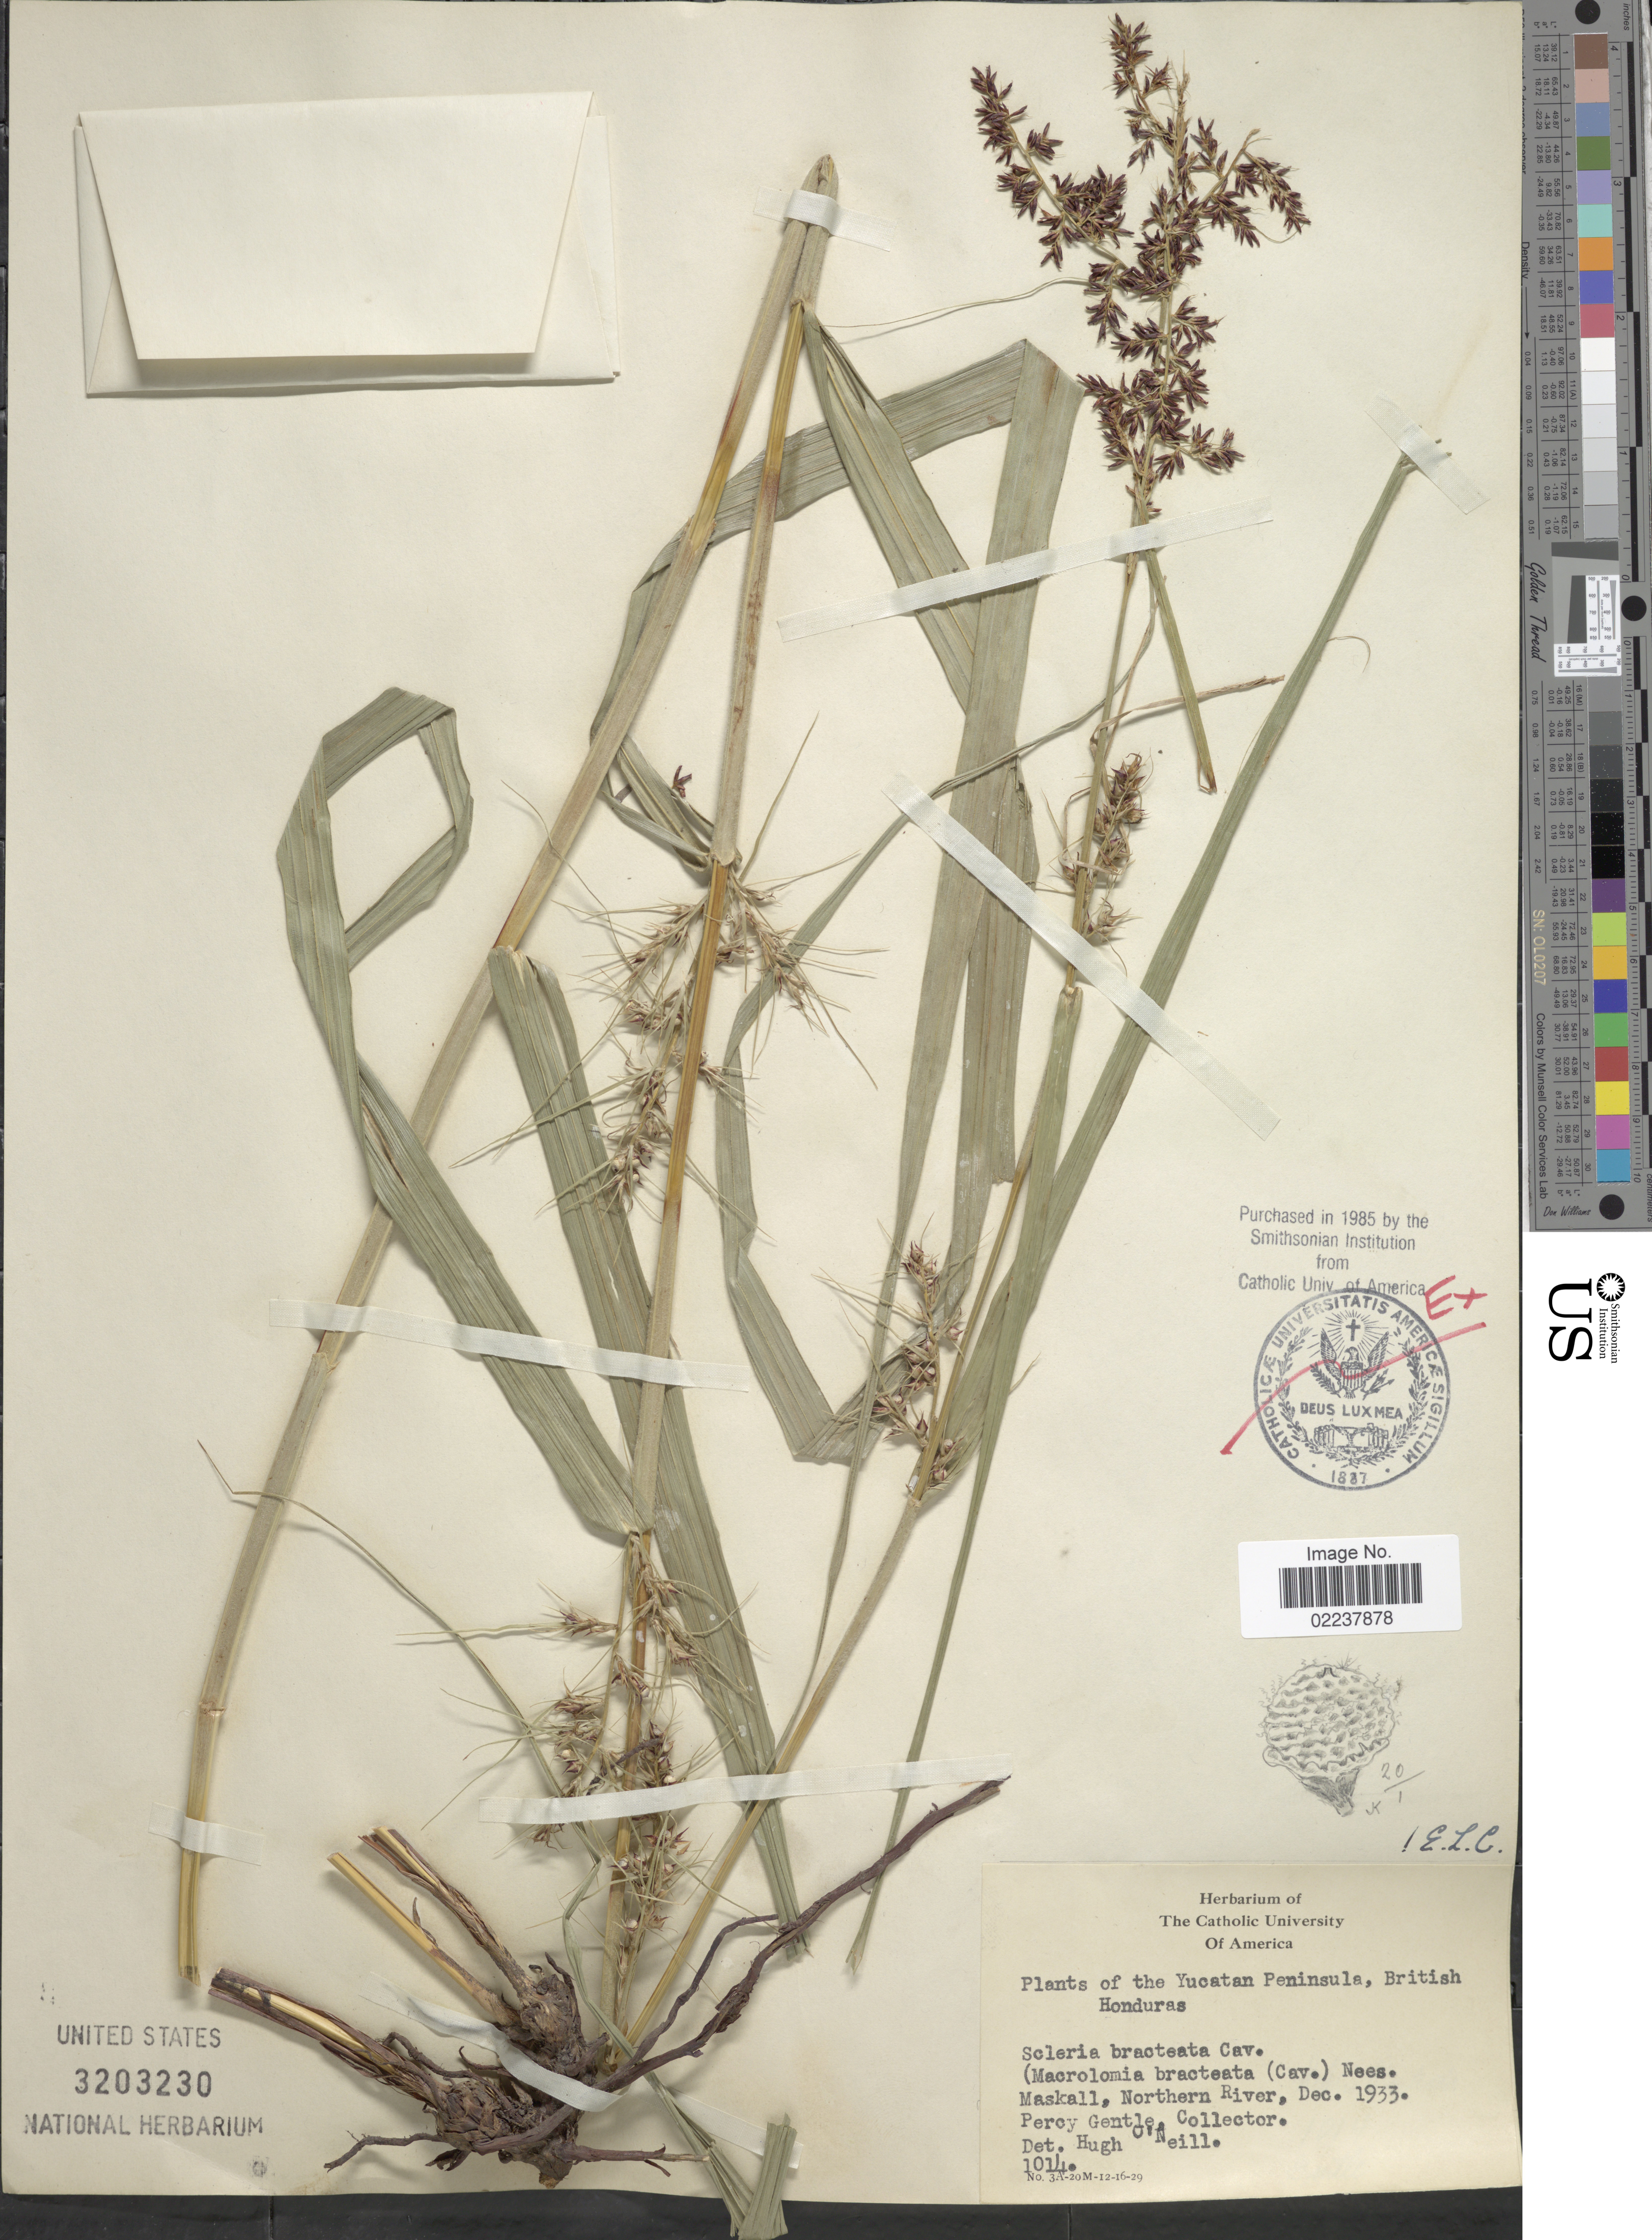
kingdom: Plantae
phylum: Tracheophyta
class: Liliopsida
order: Poales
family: Cyperaceae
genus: Scleria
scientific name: Scleria bracteata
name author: Cav.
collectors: P. H. Gentle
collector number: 1014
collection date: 1933-12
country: Belize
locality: Yucatan Peninsula, British Honduras, Maskall, Northern River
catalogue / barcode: US 3203230